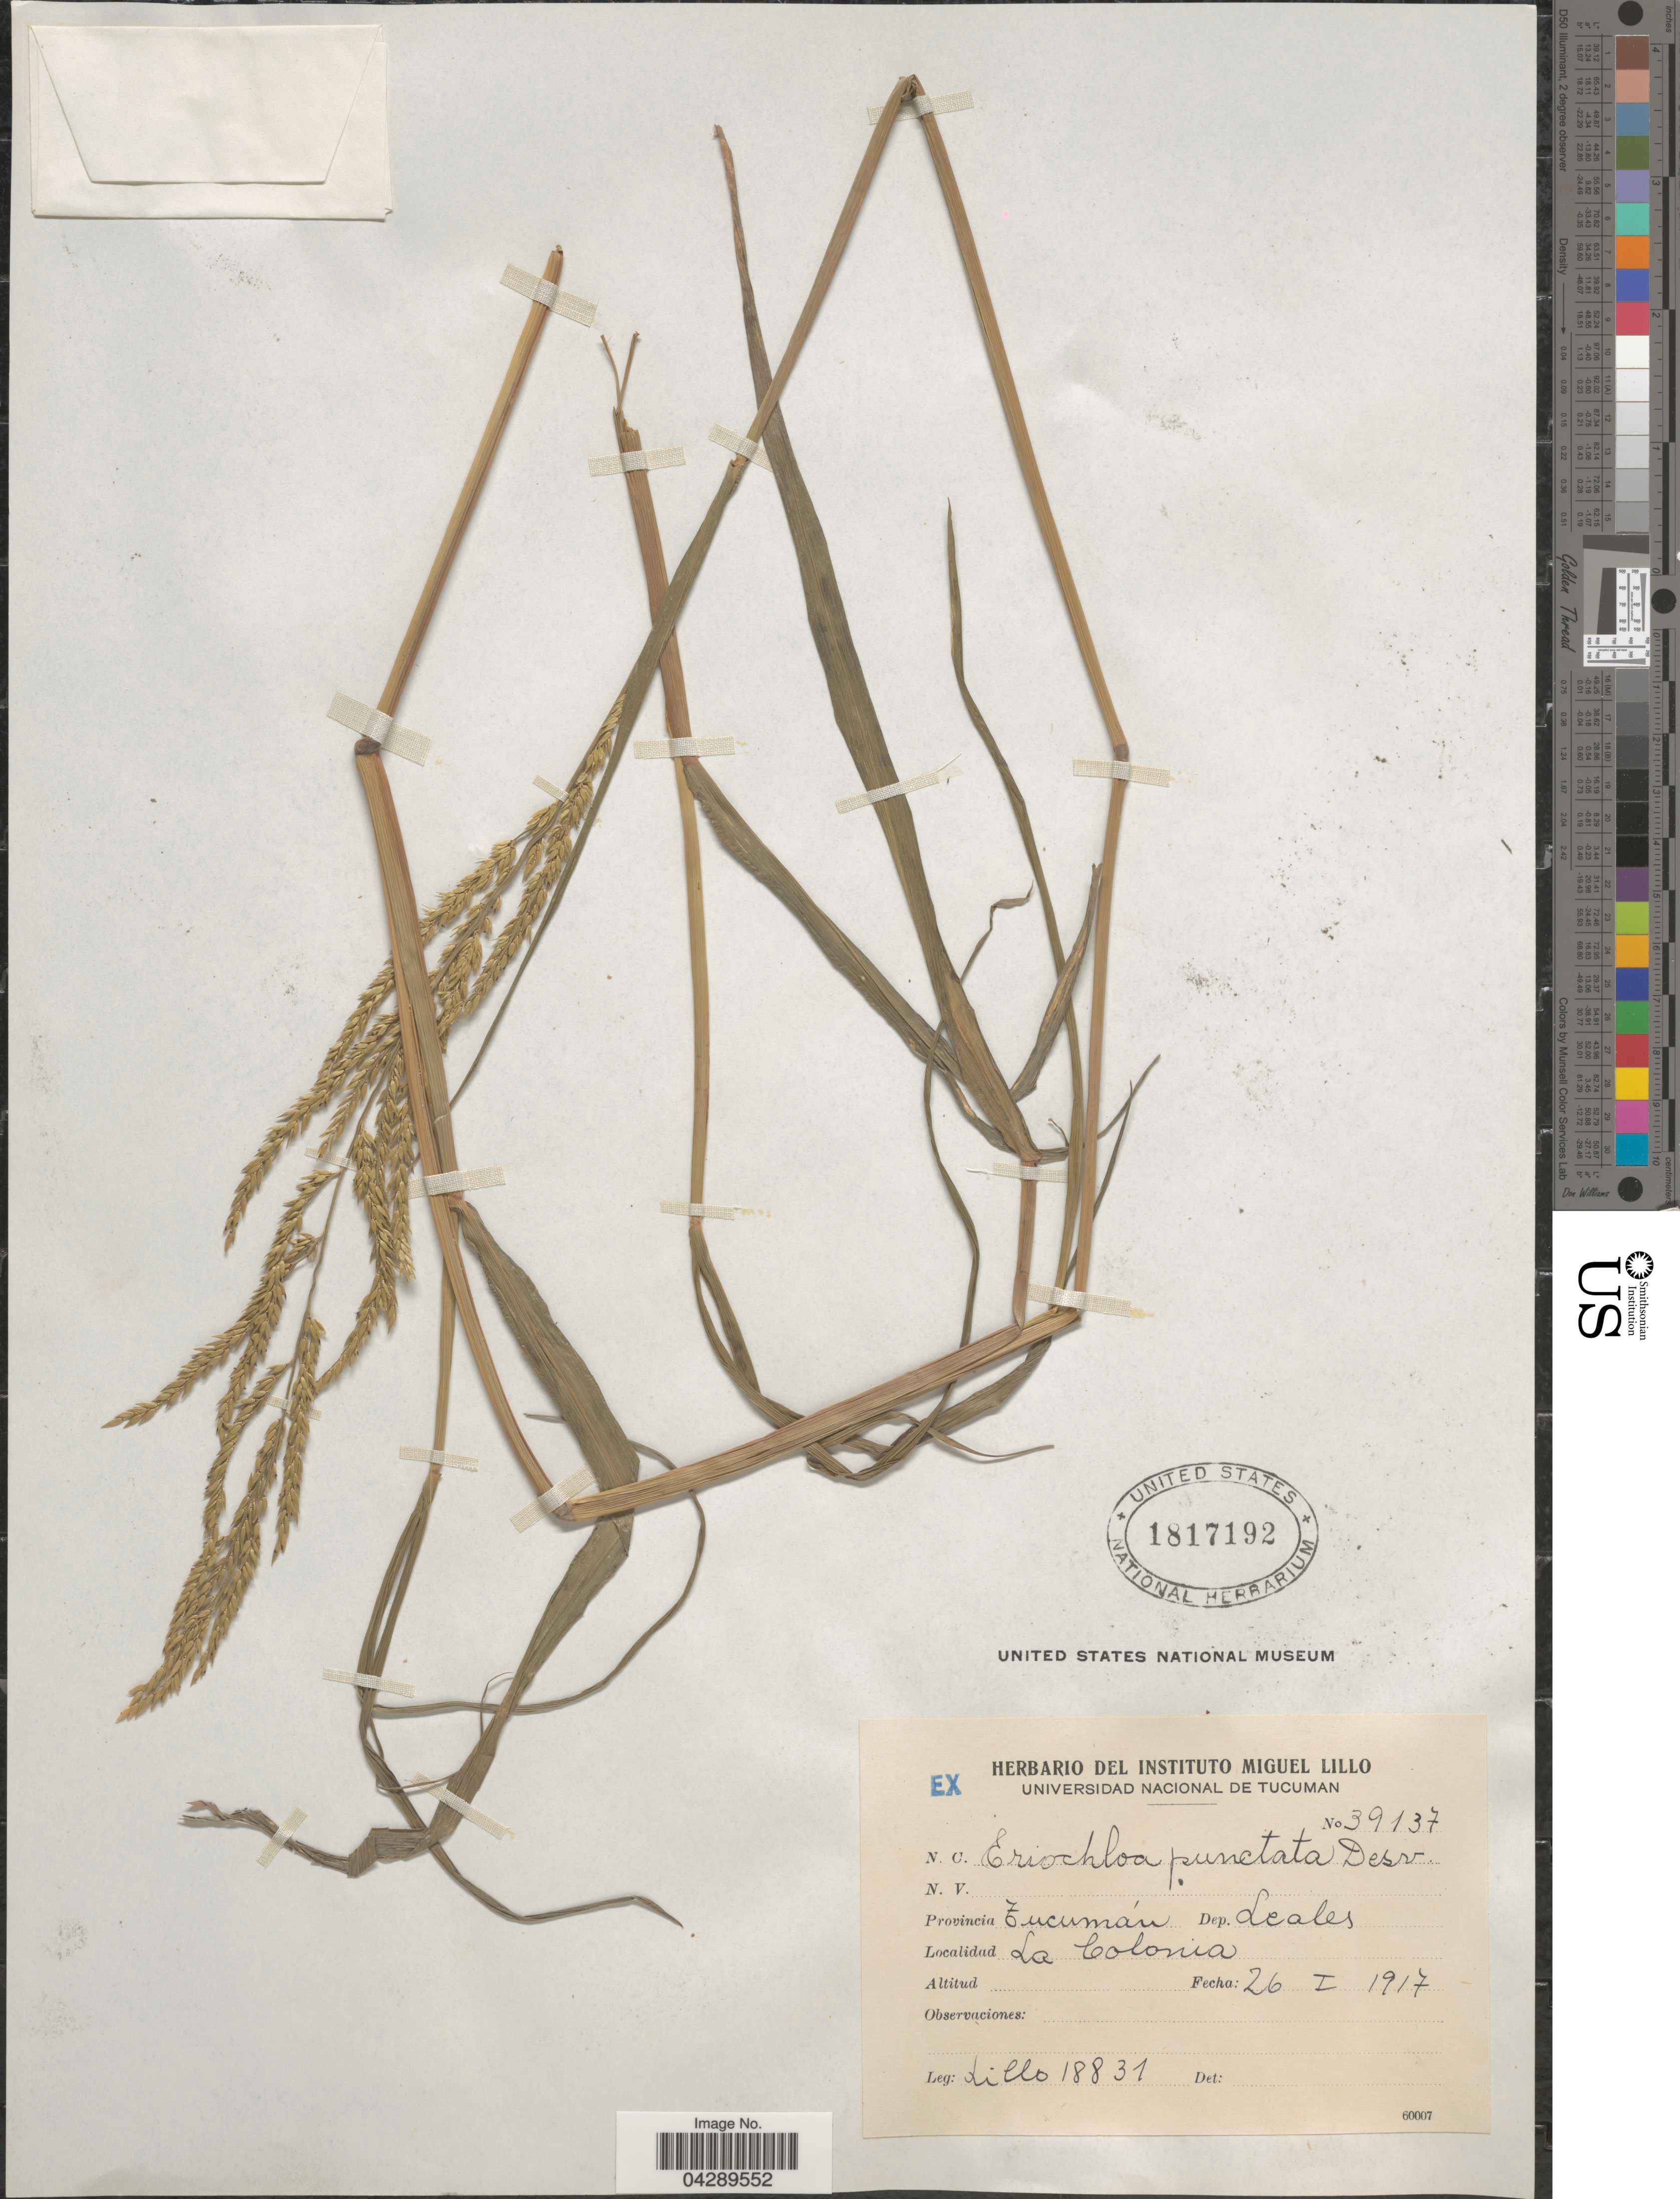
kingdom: Plantae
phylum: Tracheophyta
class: Liliopsida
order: Poales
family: Poaceae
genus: Eriochloa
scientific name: Eriochloa punctata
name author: (L.) Desv. ex Ham.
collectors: M. Lillo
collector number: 18831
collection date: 1917-01-26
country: Argentina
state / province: Tucuman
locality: Dep. Leales. La Colonia.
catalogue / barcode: US 1817192